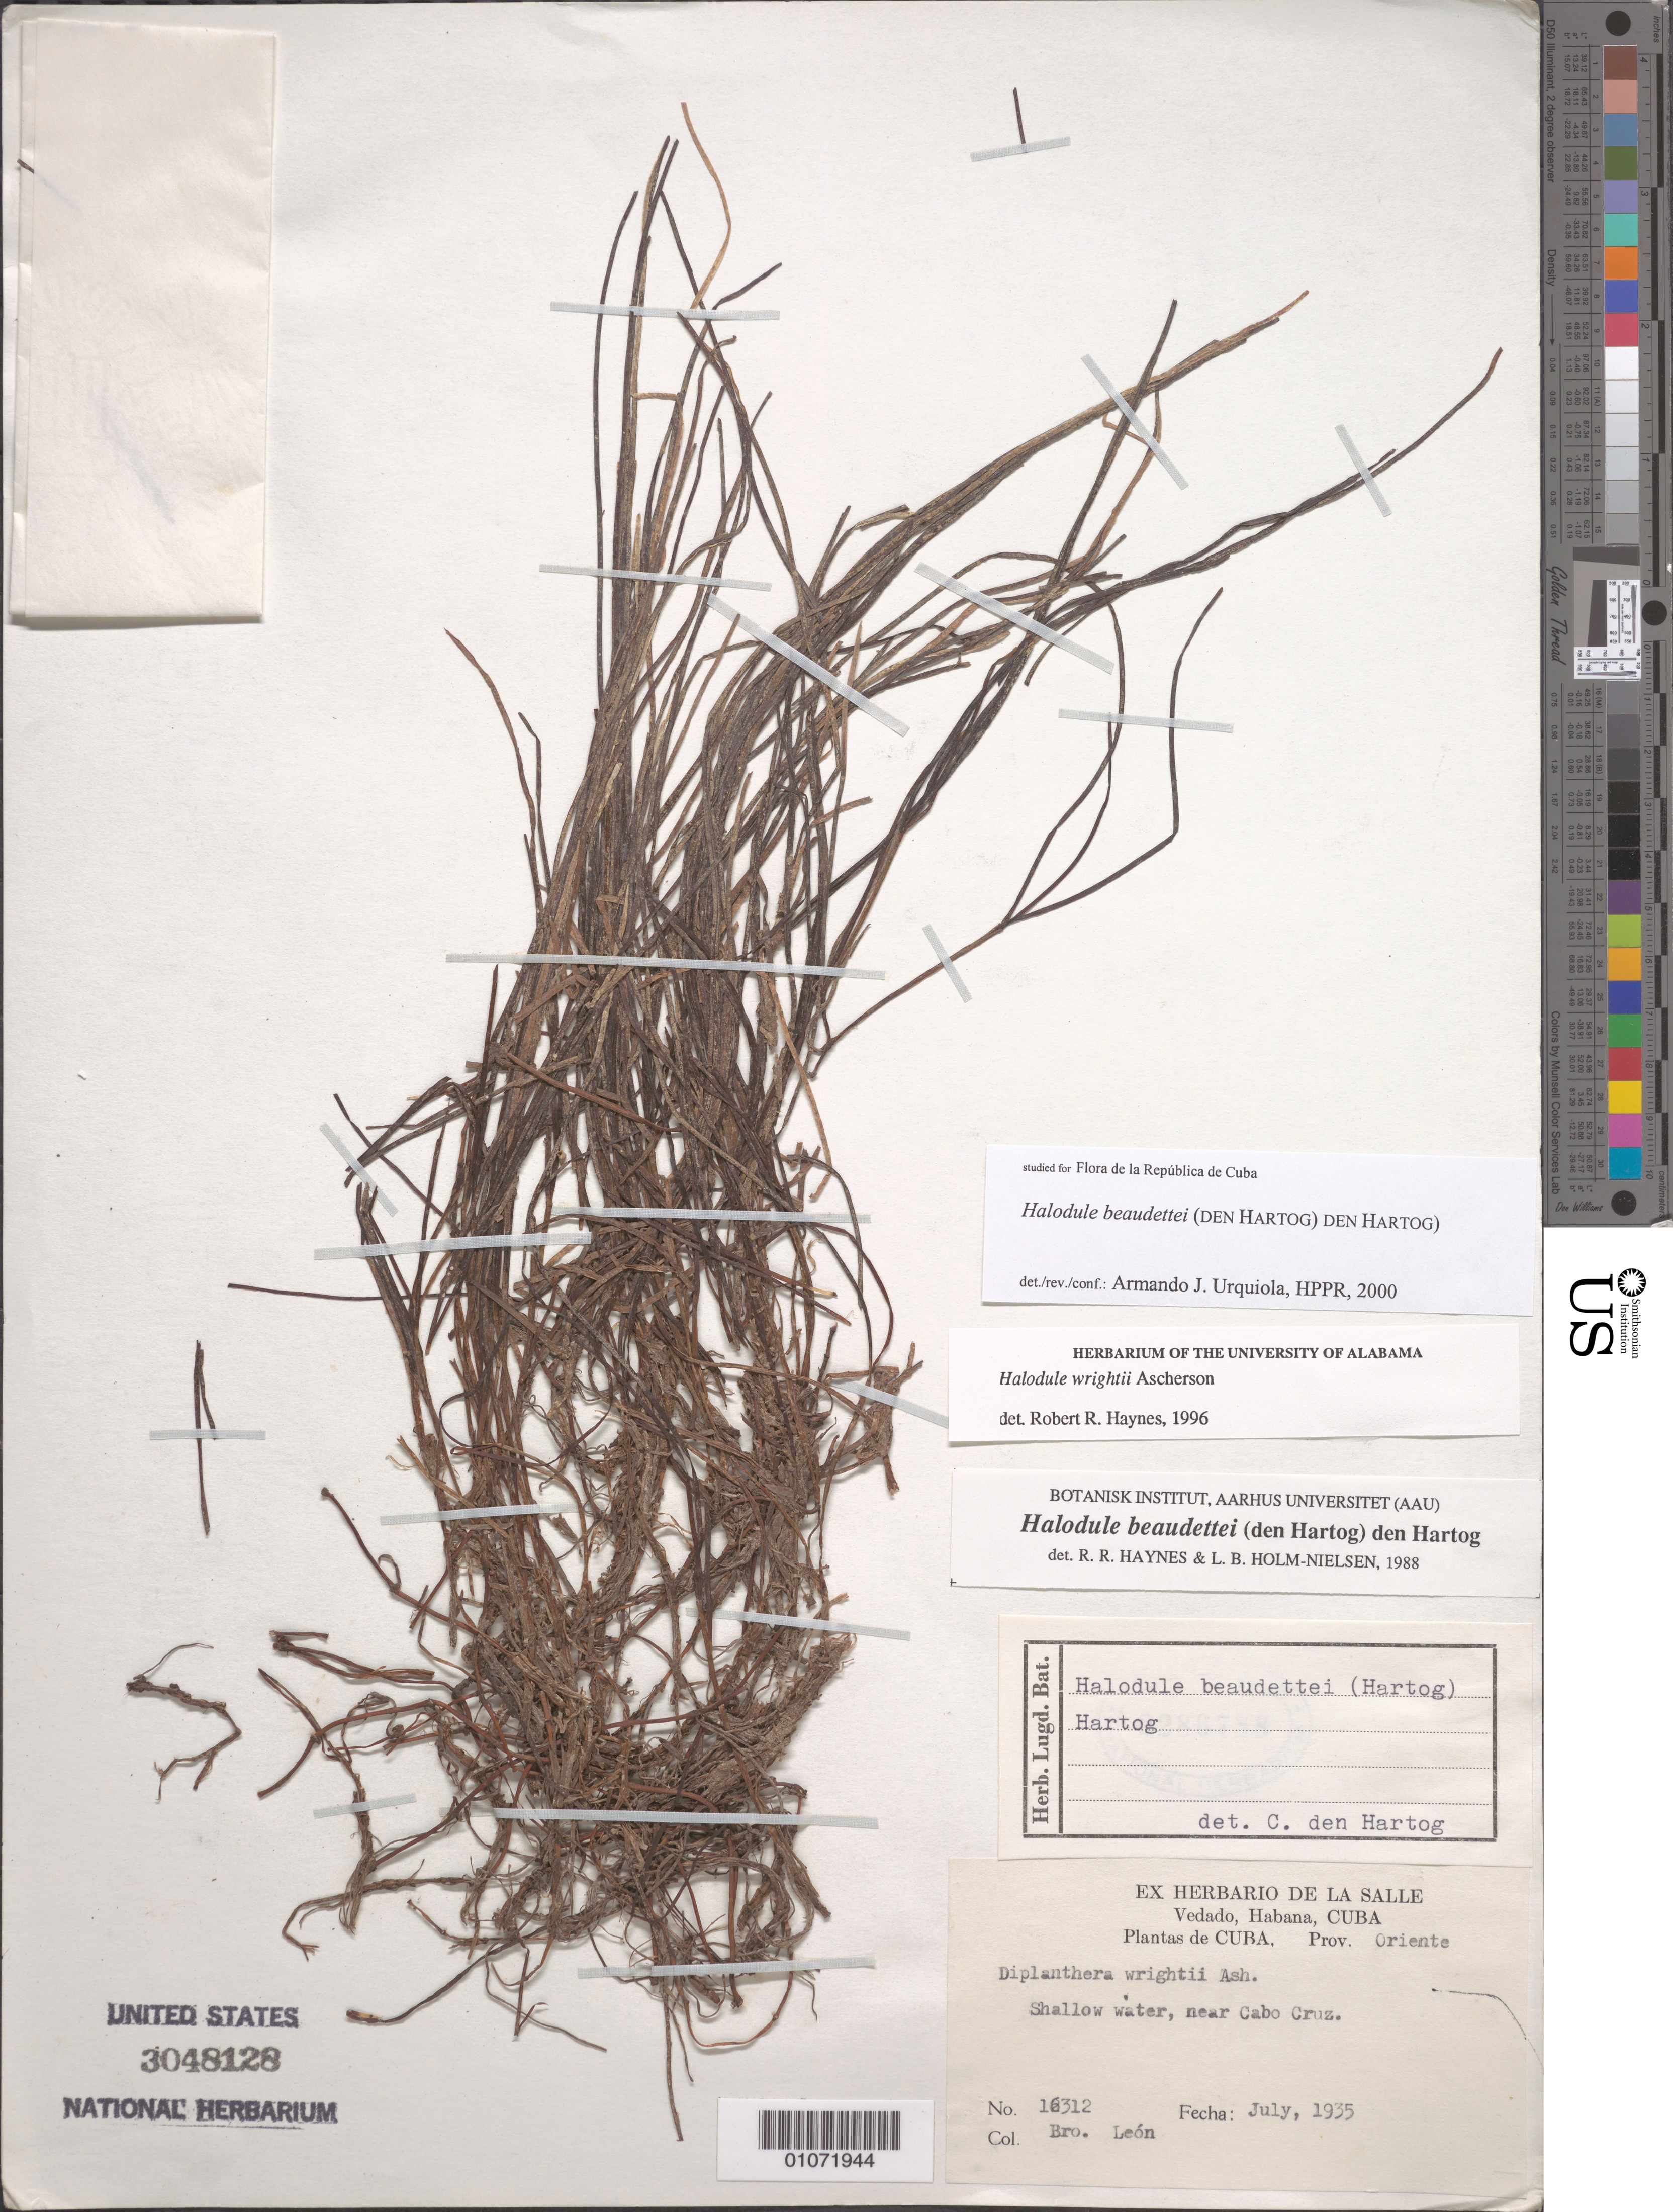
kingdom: Plantae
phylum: Tracheophyta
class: Liliopsida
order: Alismatales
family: Cymodoceaceae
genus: Halodule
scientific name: Halodule beaudettei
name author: (Hartog) Hartog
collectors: Bro. León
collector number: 16312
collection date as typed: Jul 1935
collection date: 1935-07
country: Cuba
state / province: La Habana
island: Cuba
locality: Shallow water, near Cabo Cruz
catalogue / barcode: US 3048128